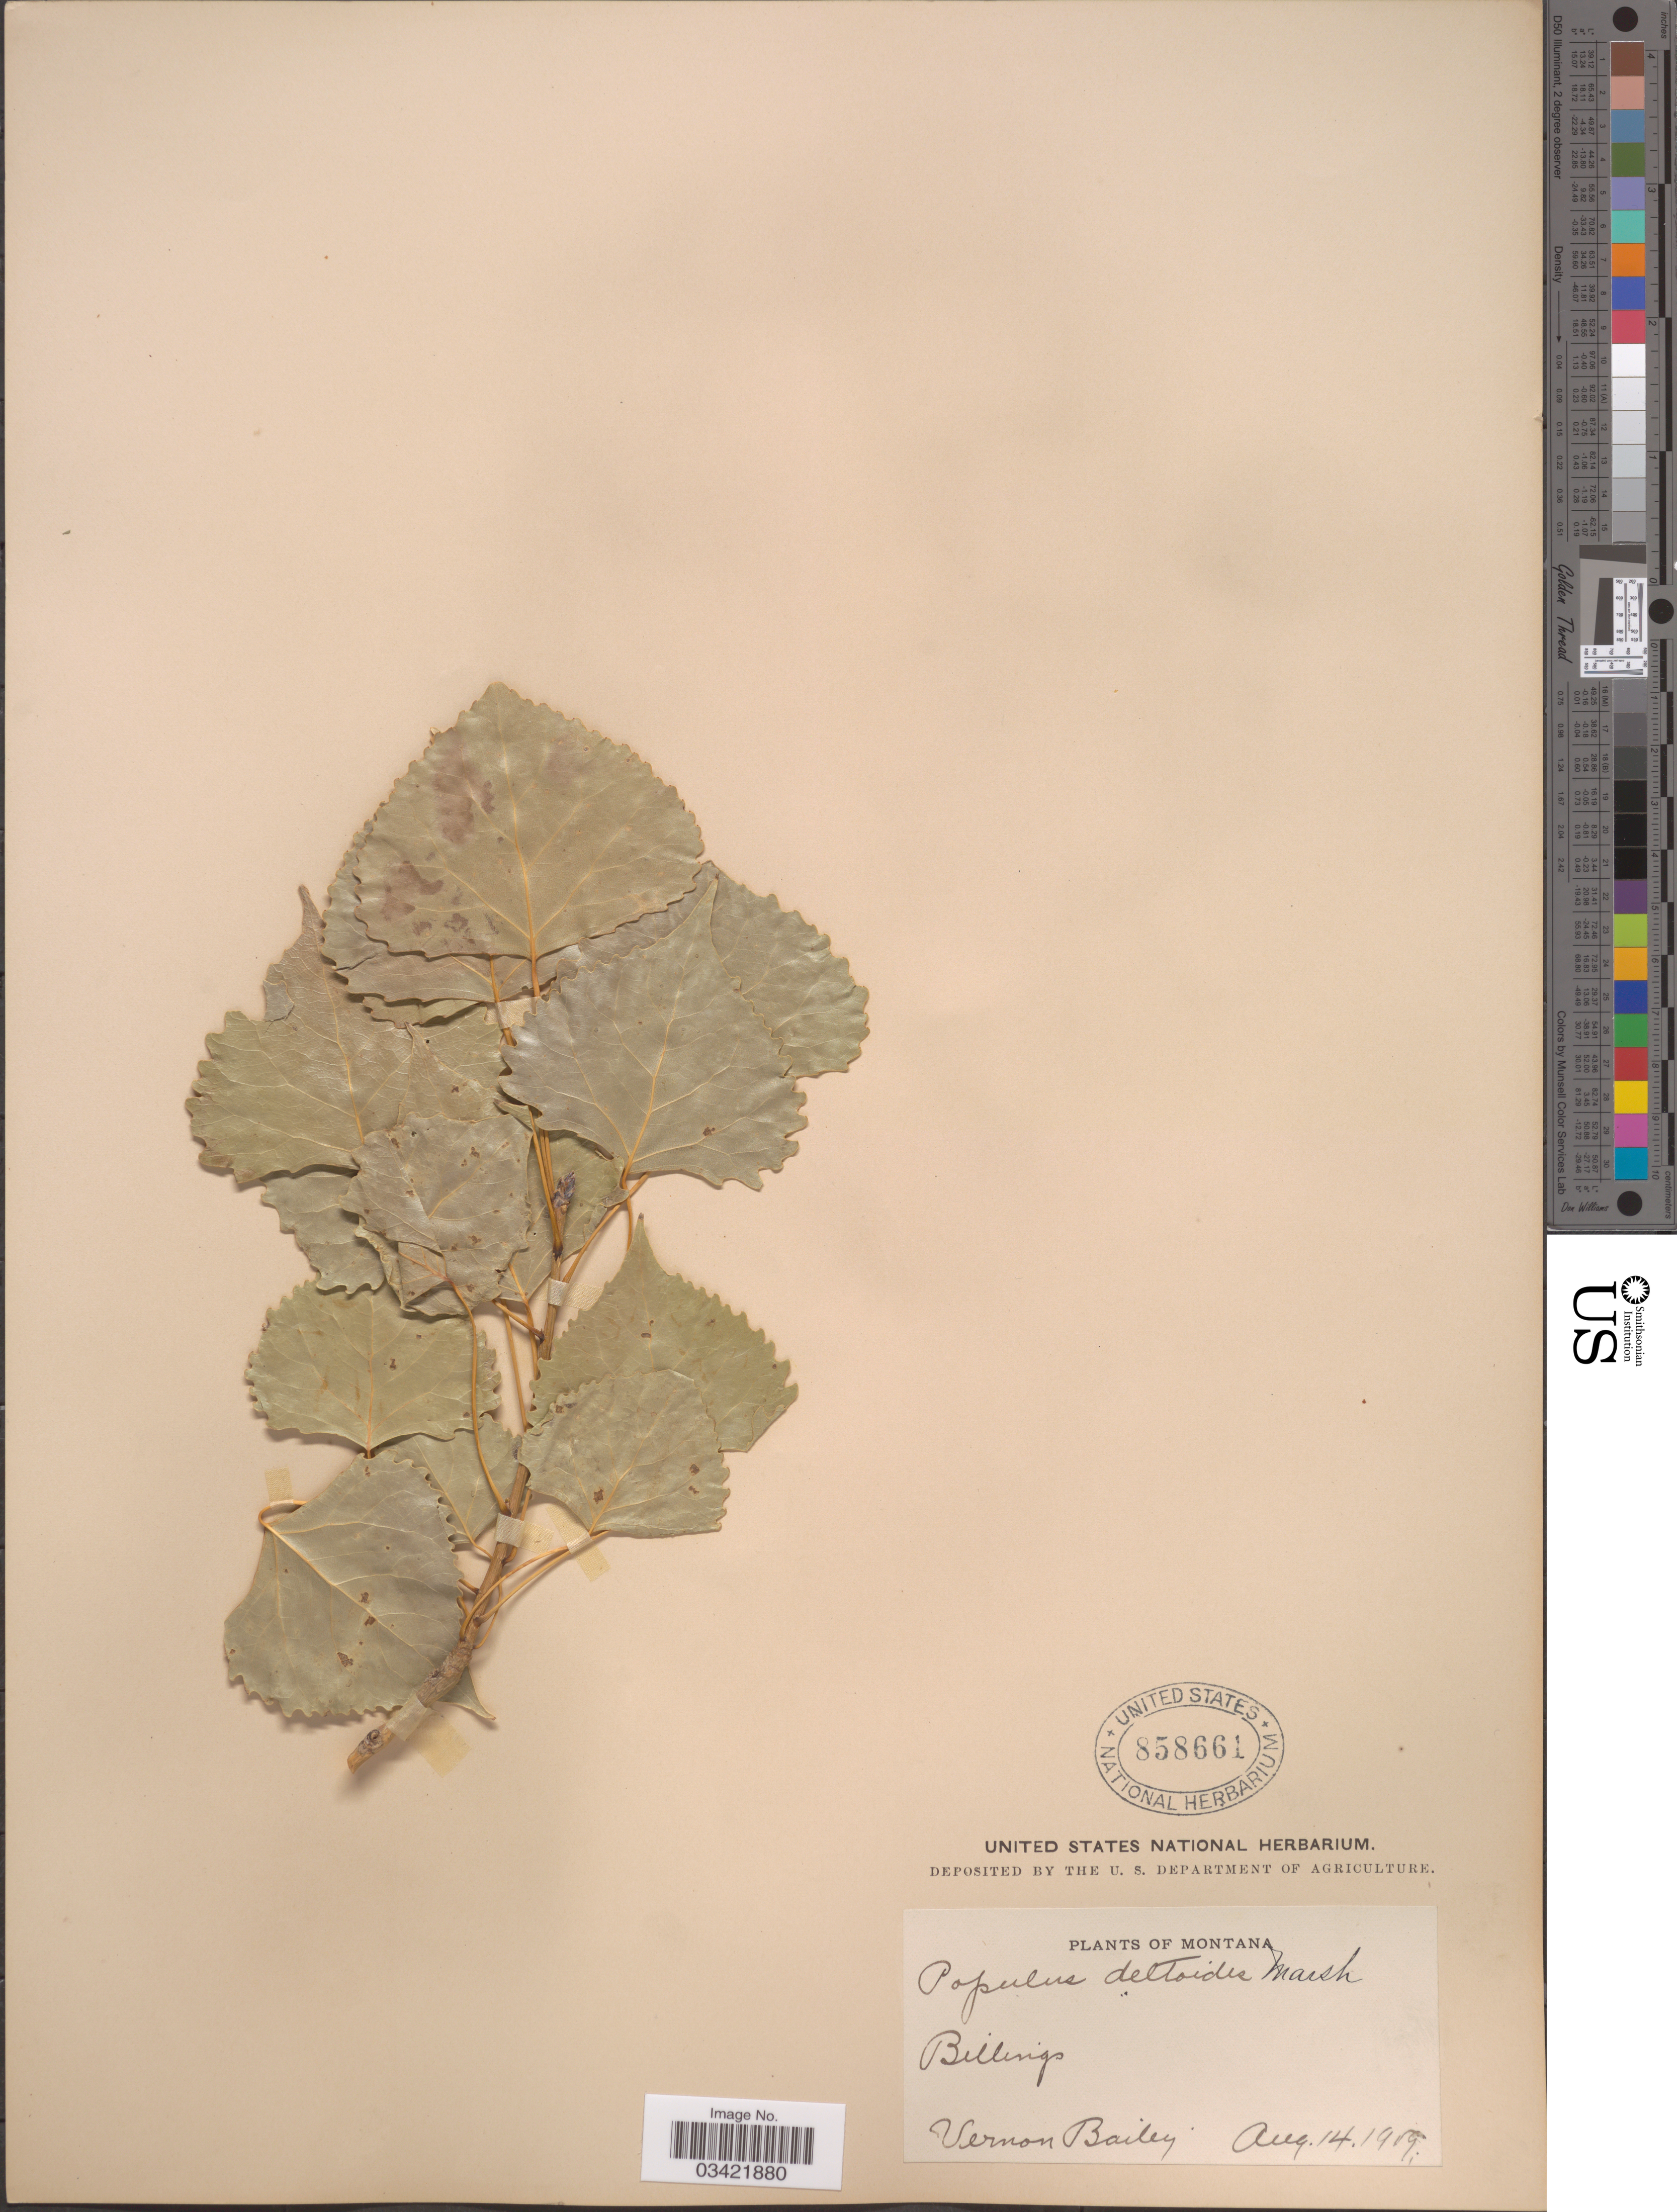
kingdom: Plantae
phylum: Tracheophyta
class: Magnoliopsida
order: Malpighiales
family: Salicaceae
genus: Populus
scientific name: Populus deltoides subsp. monilifera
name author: (Aiton) Eckenw.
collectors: V. O. Bailey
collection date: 1909-08-14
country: United States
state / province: Montana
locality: Billings.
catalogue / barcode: US 858661